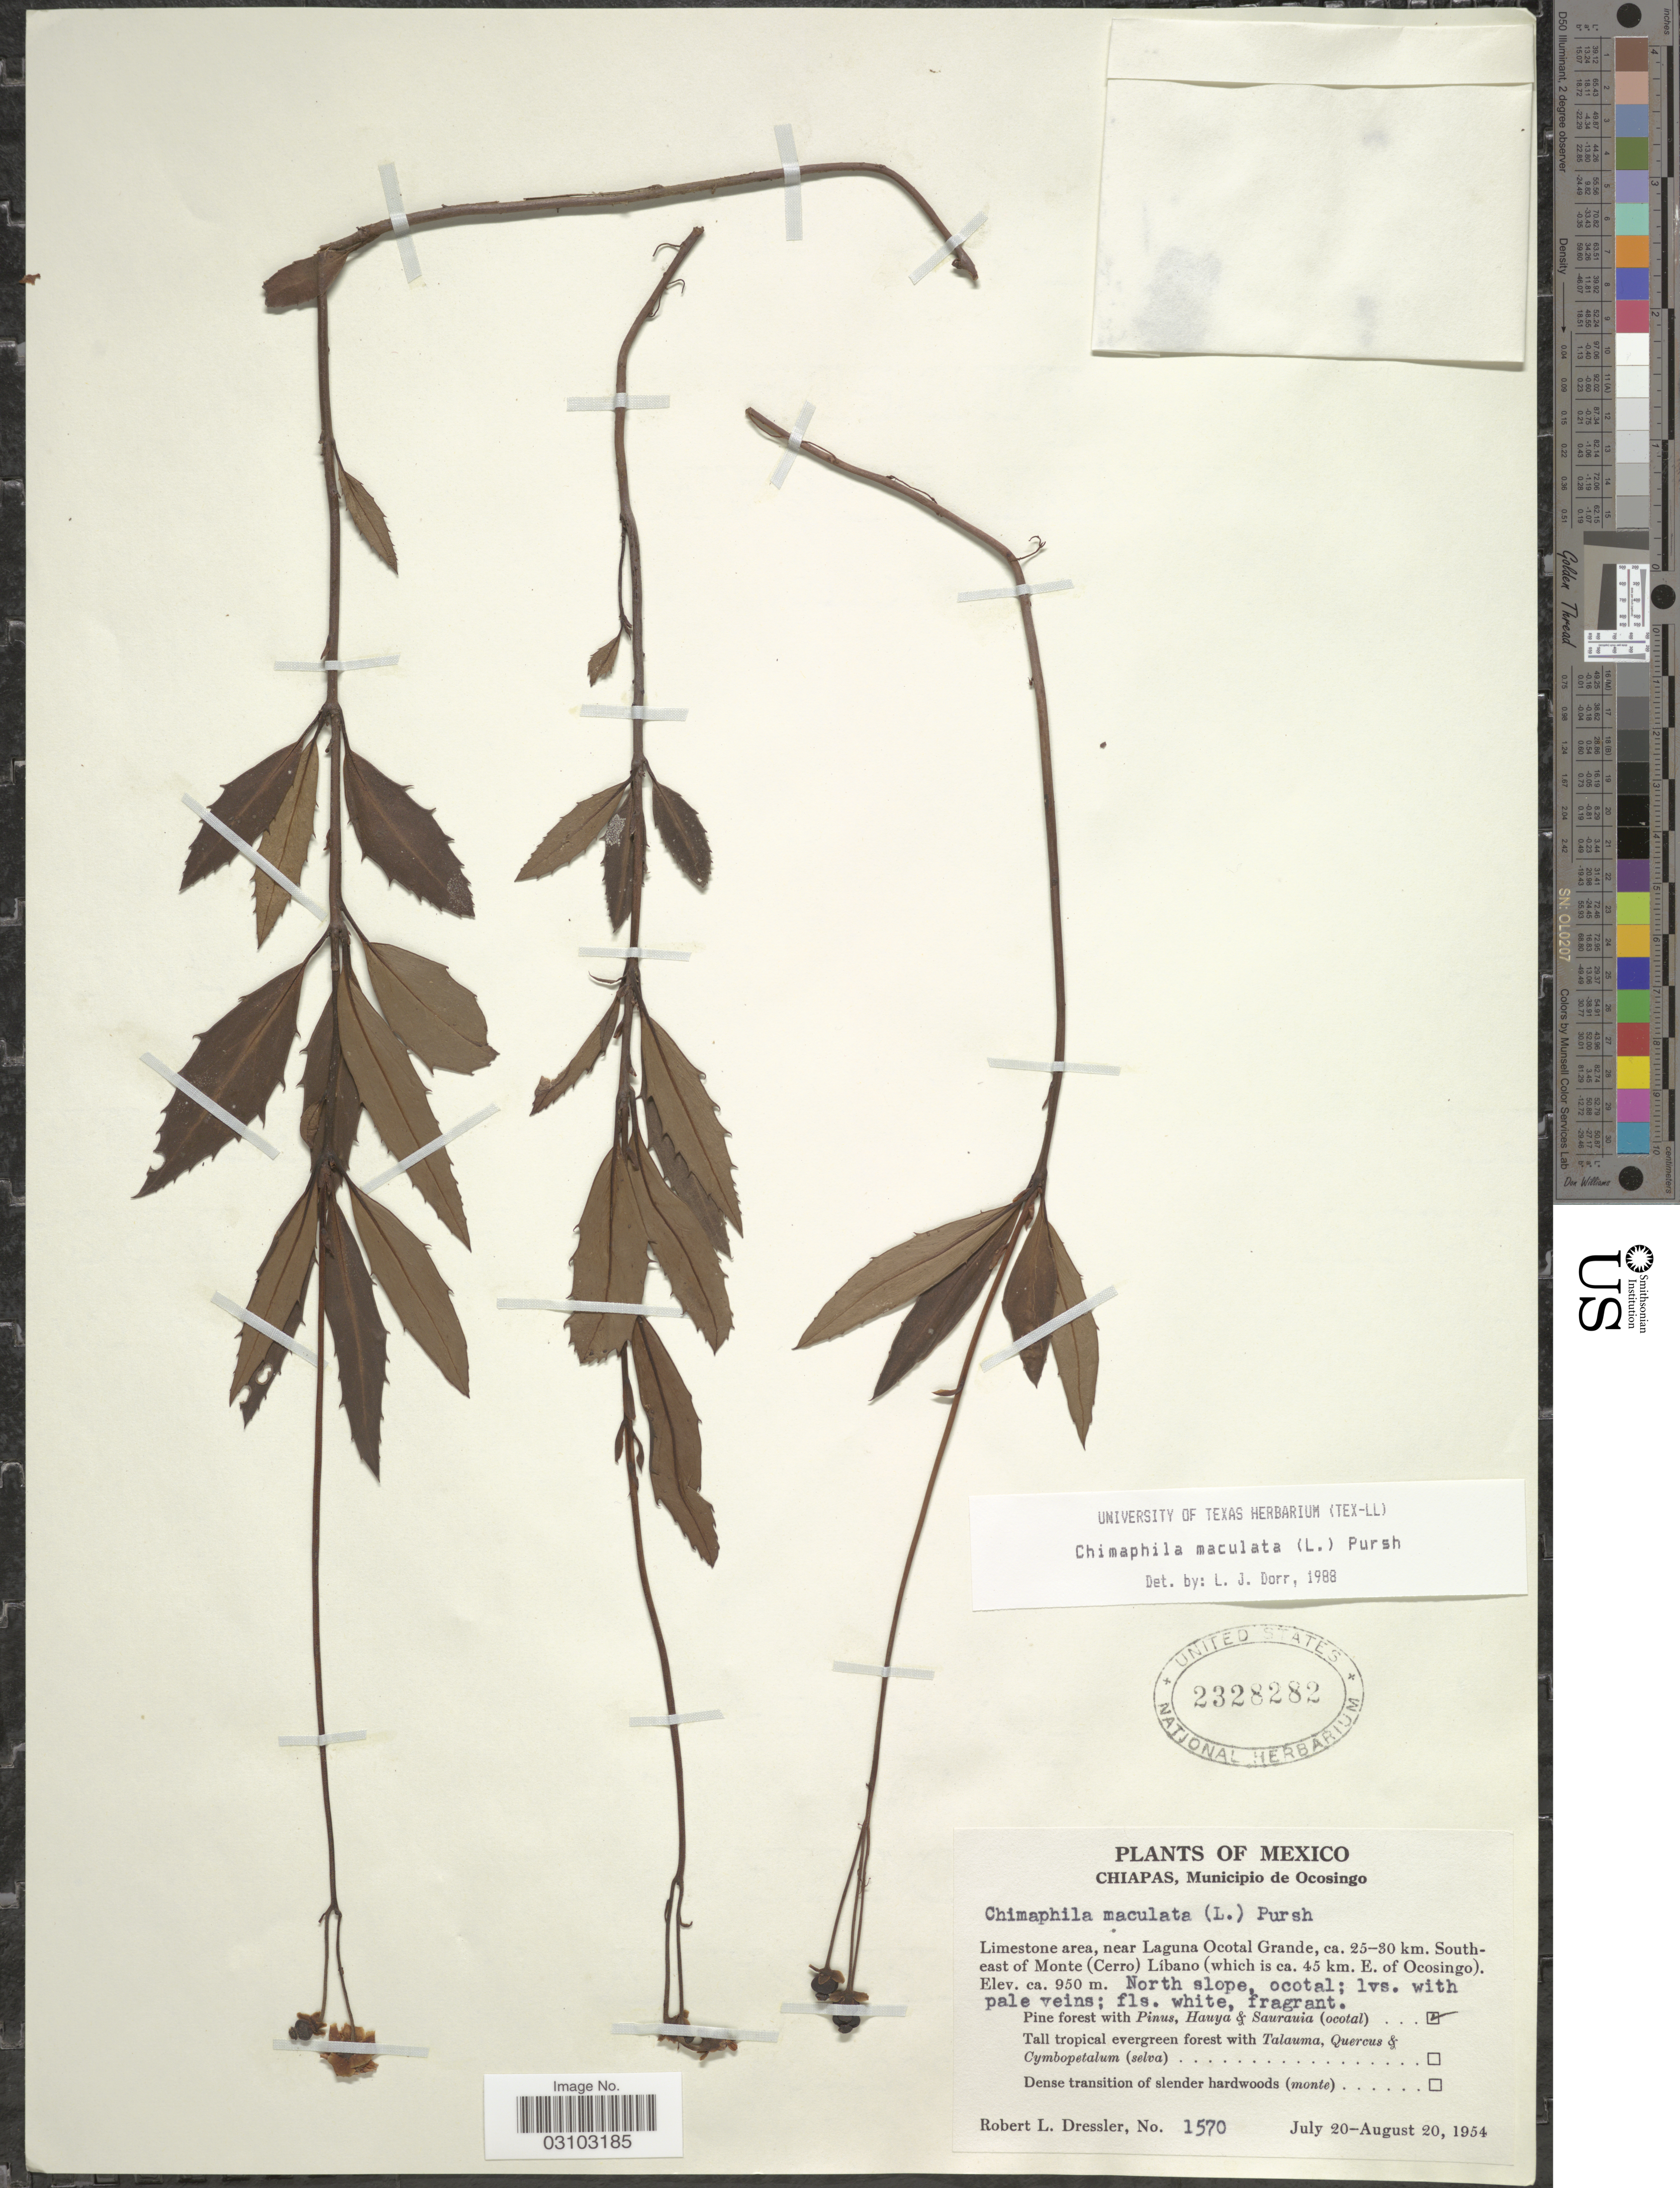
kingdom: Plantae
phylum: Tracheophyta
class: Magnoliopsida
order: Ericales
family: Ericaceae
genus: Chimaphila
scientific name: Chimaphila maculata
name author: (L.) Pursh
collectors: R. Dressler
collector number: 1570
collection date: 1954-07-20/1954-08-20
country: Mexico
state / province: Chiapas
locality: Municipio de Ocosingo, Limestone area, near Laguna Ocotal Grande, ca.25-30 km. Southeast of Monte (Cerro) Líbano (which is ca. 45 km. E. of Ocosingo). North slope, ocotal.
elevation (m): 950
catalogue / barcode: US 2328282